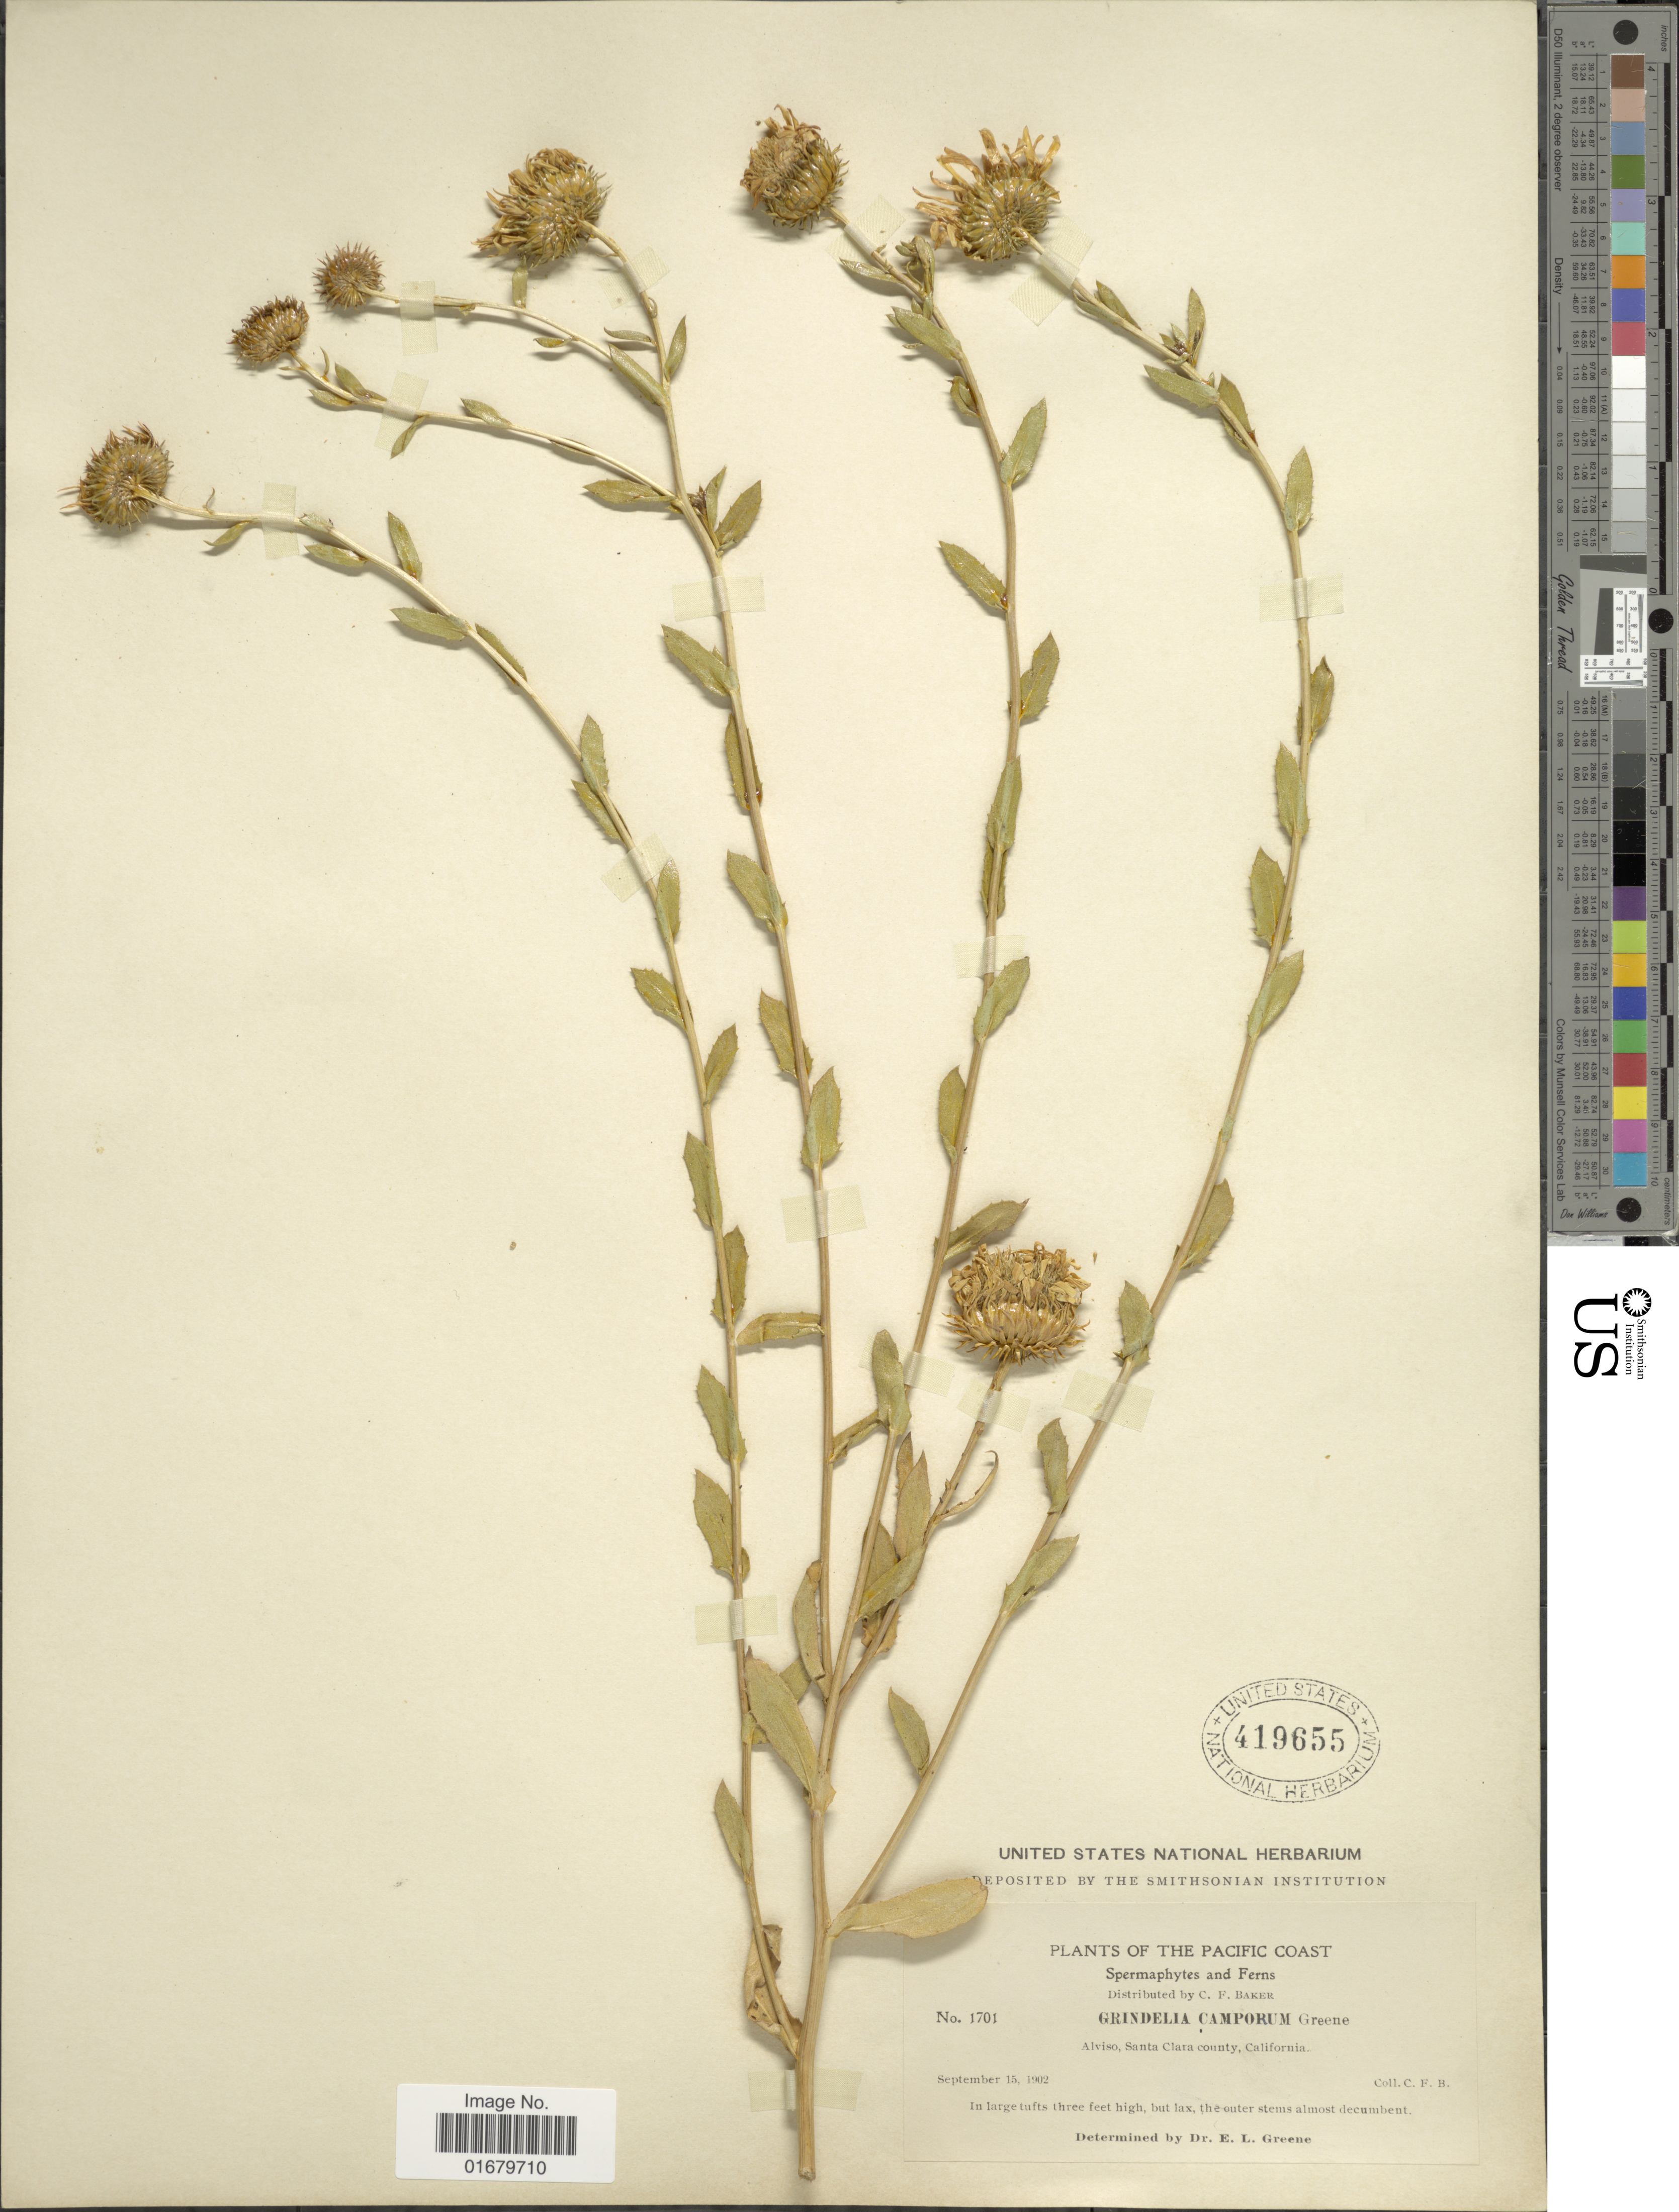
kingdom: Plantae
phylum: Tracheophyta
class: Magnoliopsida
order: Asterales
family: Asteraceae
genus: Grindelia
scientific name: Grindelia camporum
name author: Greene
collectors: C. F. Baker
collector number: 1701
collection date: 1902-09-15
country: United States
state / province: California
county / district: Santa Clara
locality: The Pacific Coast, Alviso, Santa Clara county.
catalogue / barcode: US 419655